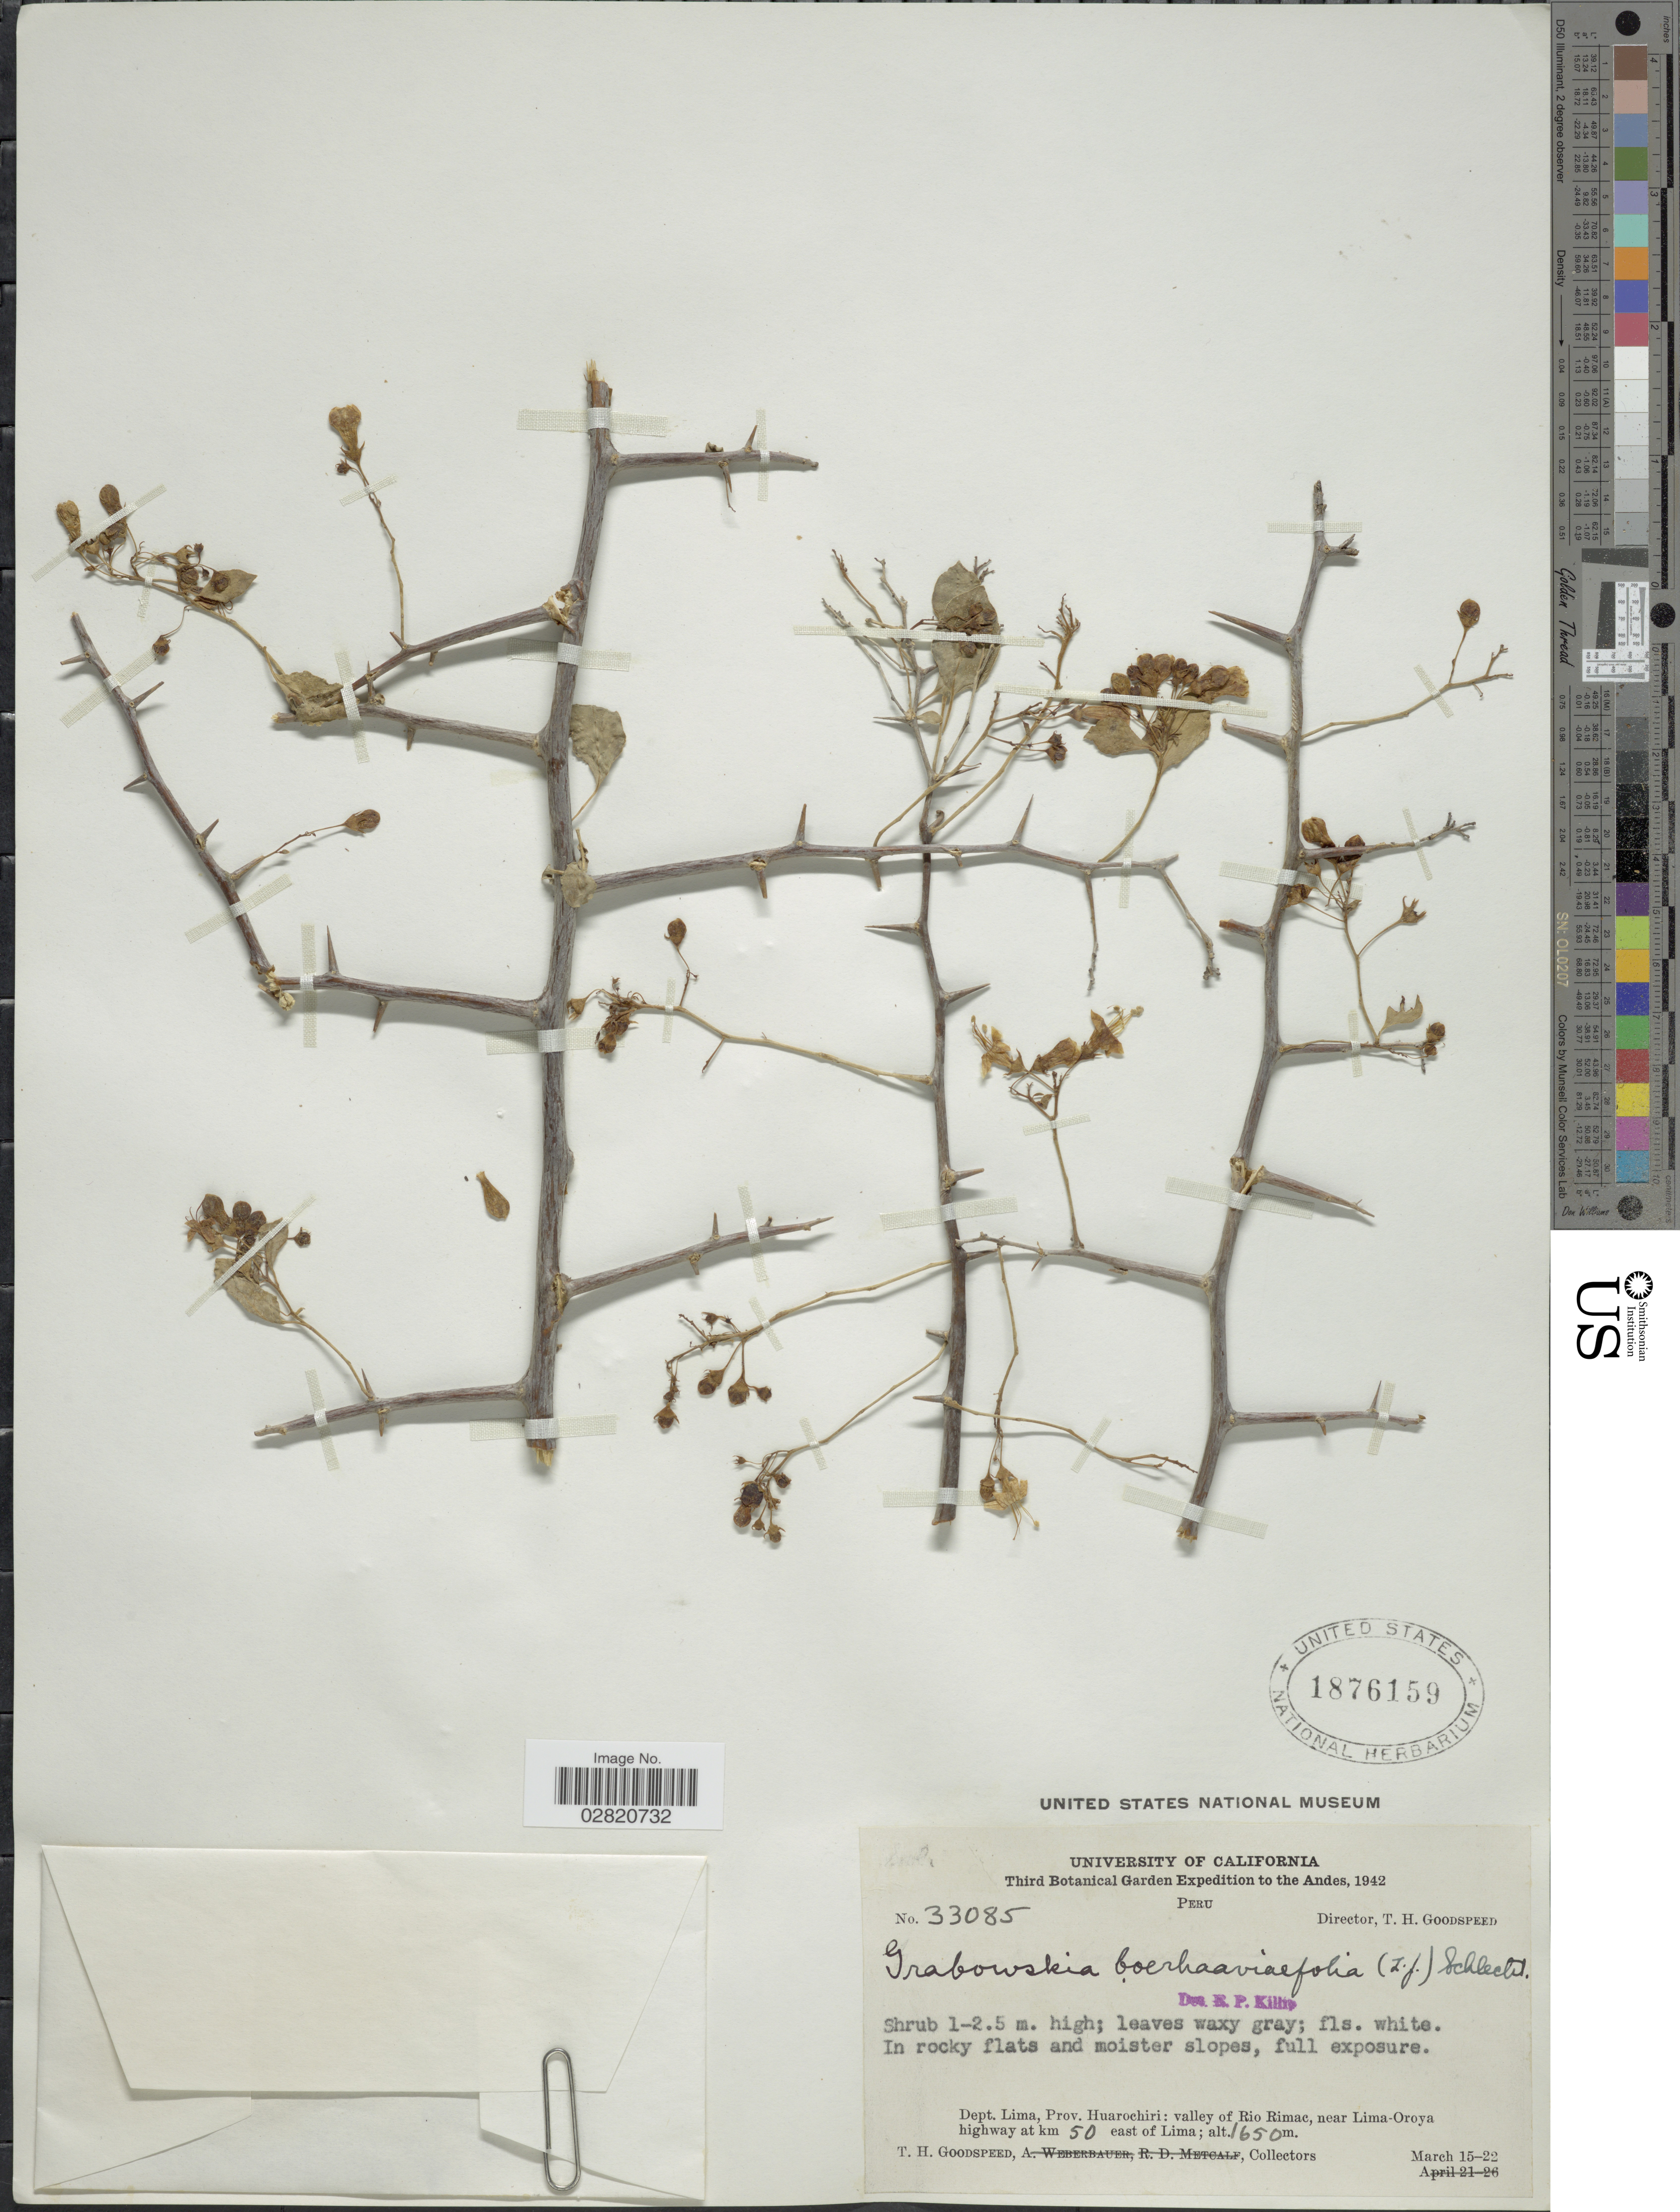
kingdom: Plantae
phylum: Tracheophyta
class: Magnoliopsida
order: Solanales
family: Solanaceae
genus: Grabowskia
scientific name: Grabowskia boerhaaviifolia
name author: Schltdl.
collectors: T. Goodspeed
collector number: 33085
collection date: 1942-03-15/1942-03-22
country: Peru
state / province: Lima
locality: Andes. Dept. Lima, Prov. Huarochiri: valley of Rio Rimac, near Lima-Oroya, highway at km 50 east of Lima.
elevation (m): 1650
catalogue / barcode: US 1876159